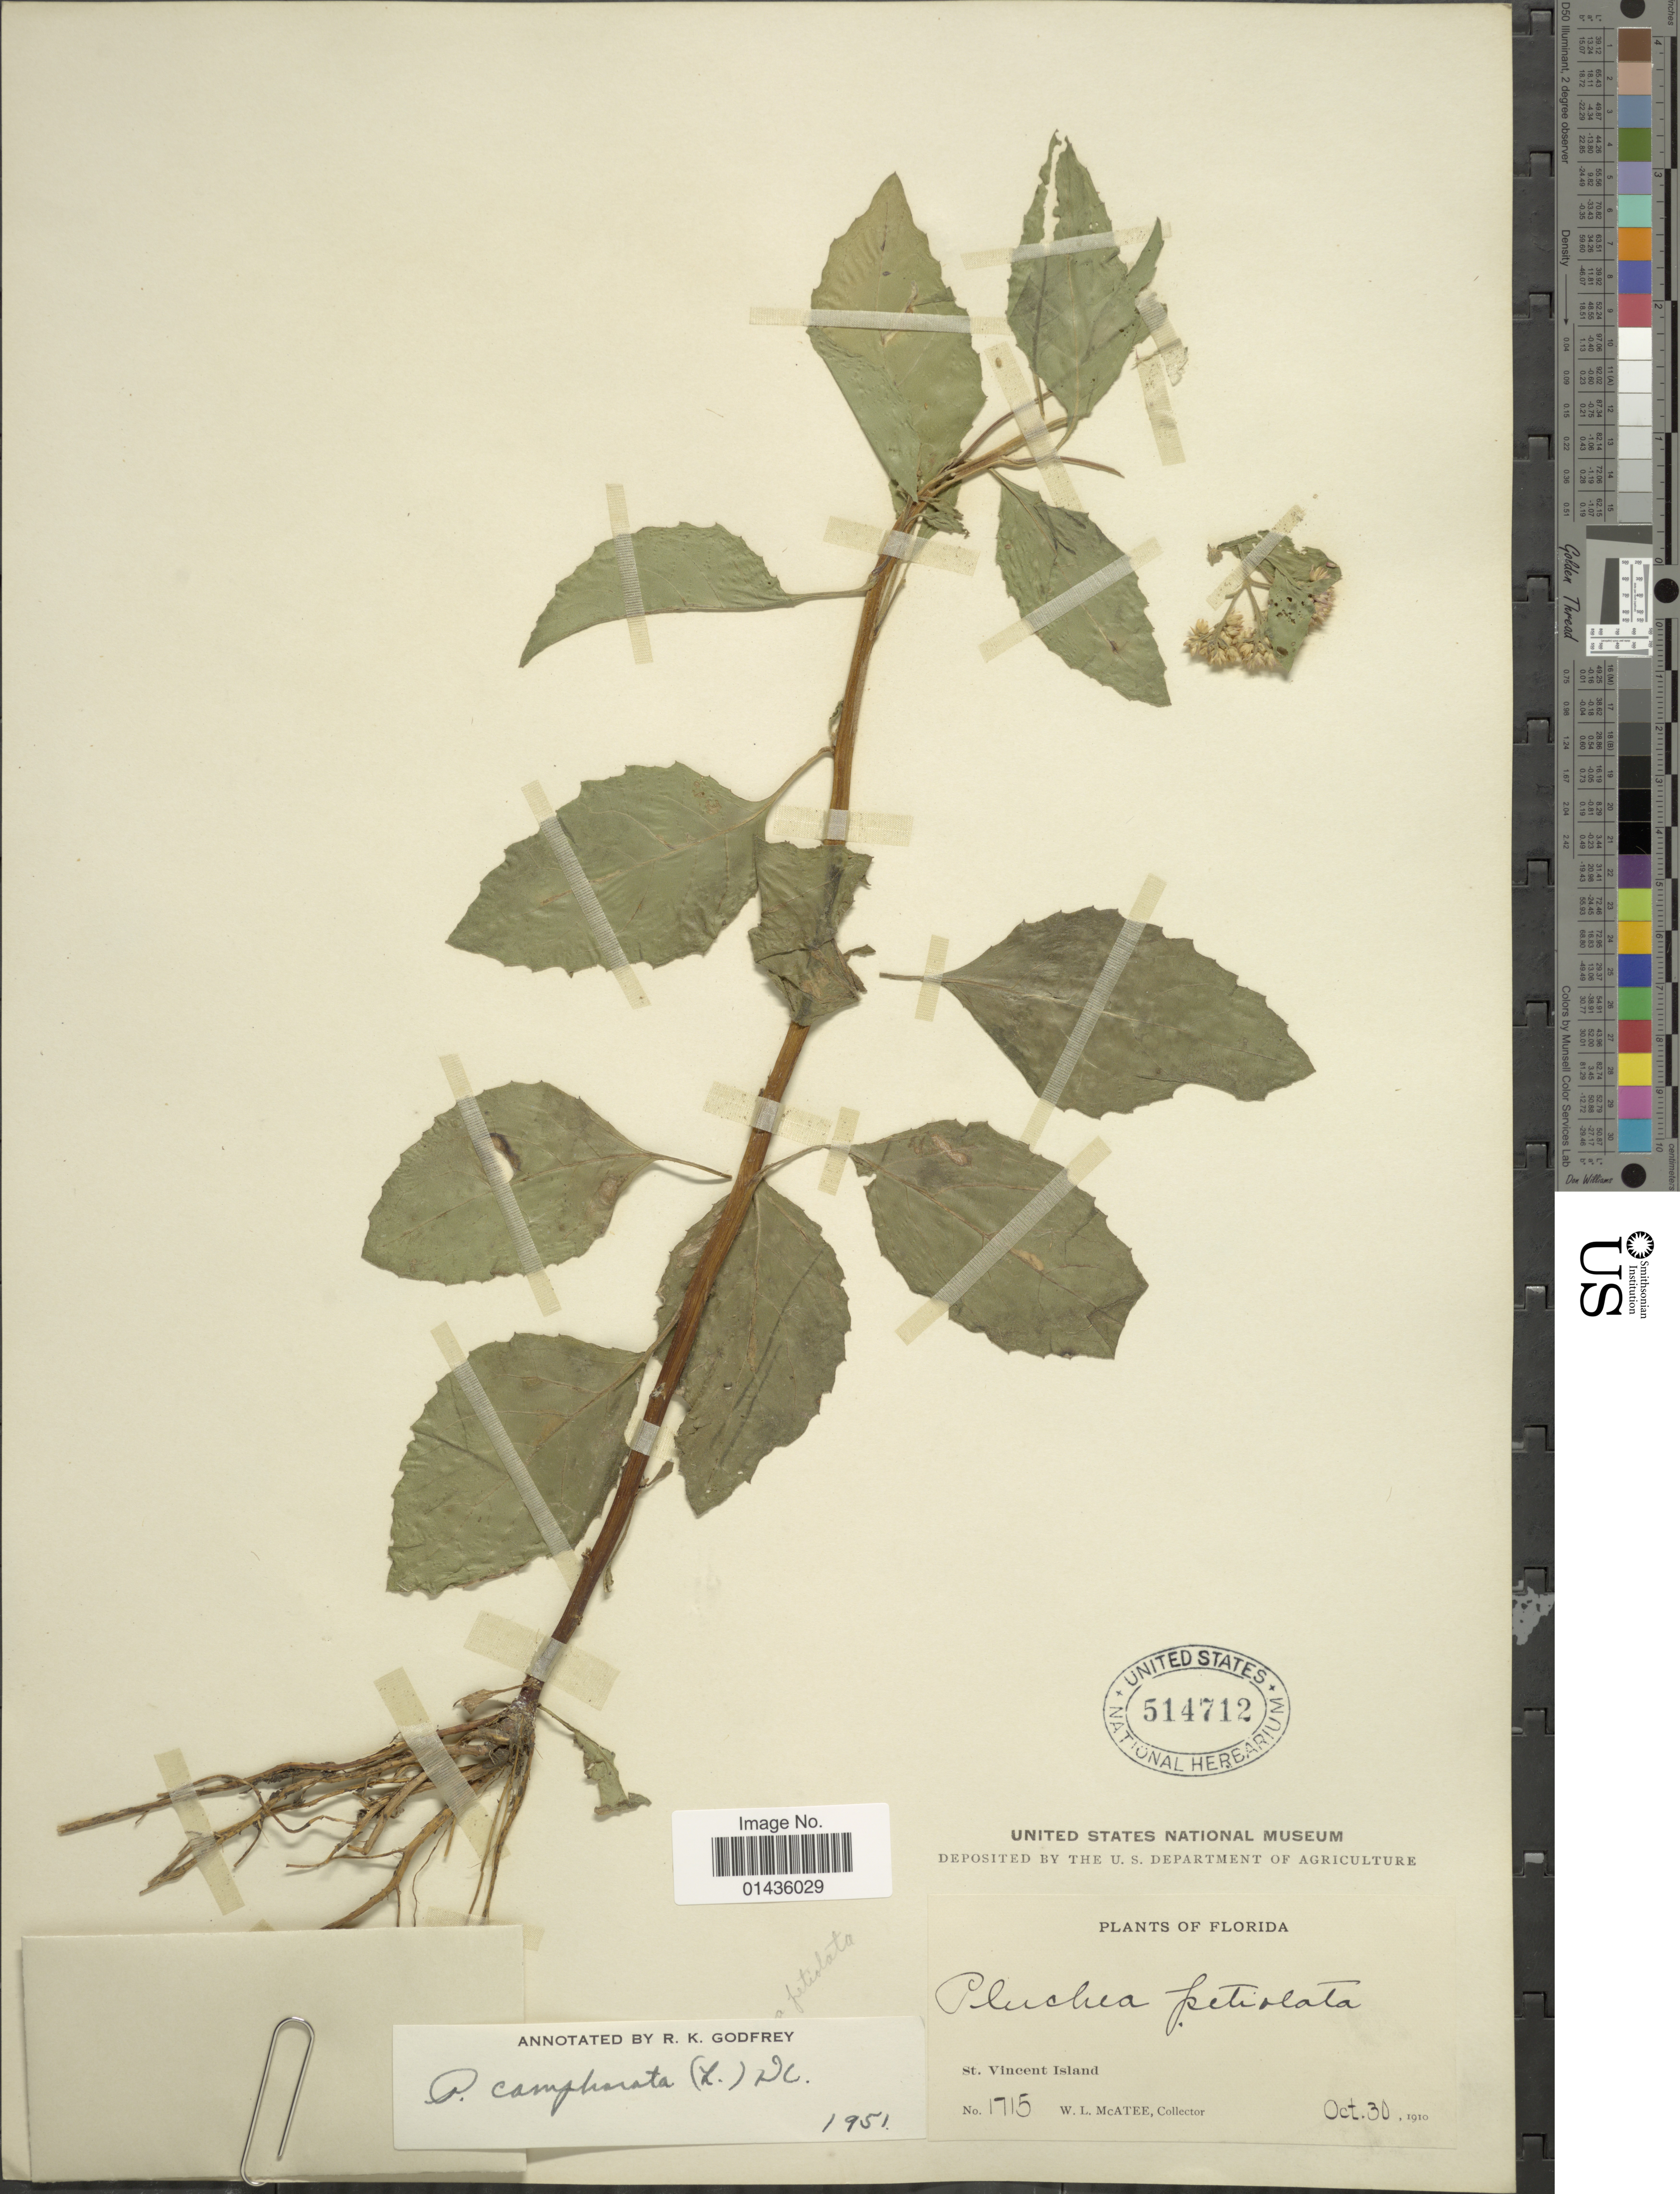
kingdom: Plantae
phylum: Tracheophyta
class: Magnoliopsida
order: Asterales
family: Asteraceae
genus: Pluchea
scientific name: Pluchea camphorata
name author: (L.) DC.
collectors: W. McAtee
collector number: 1715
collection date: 1910-10-30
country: United States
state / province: Florida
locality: St.Vincent Island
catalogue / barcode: US 514712